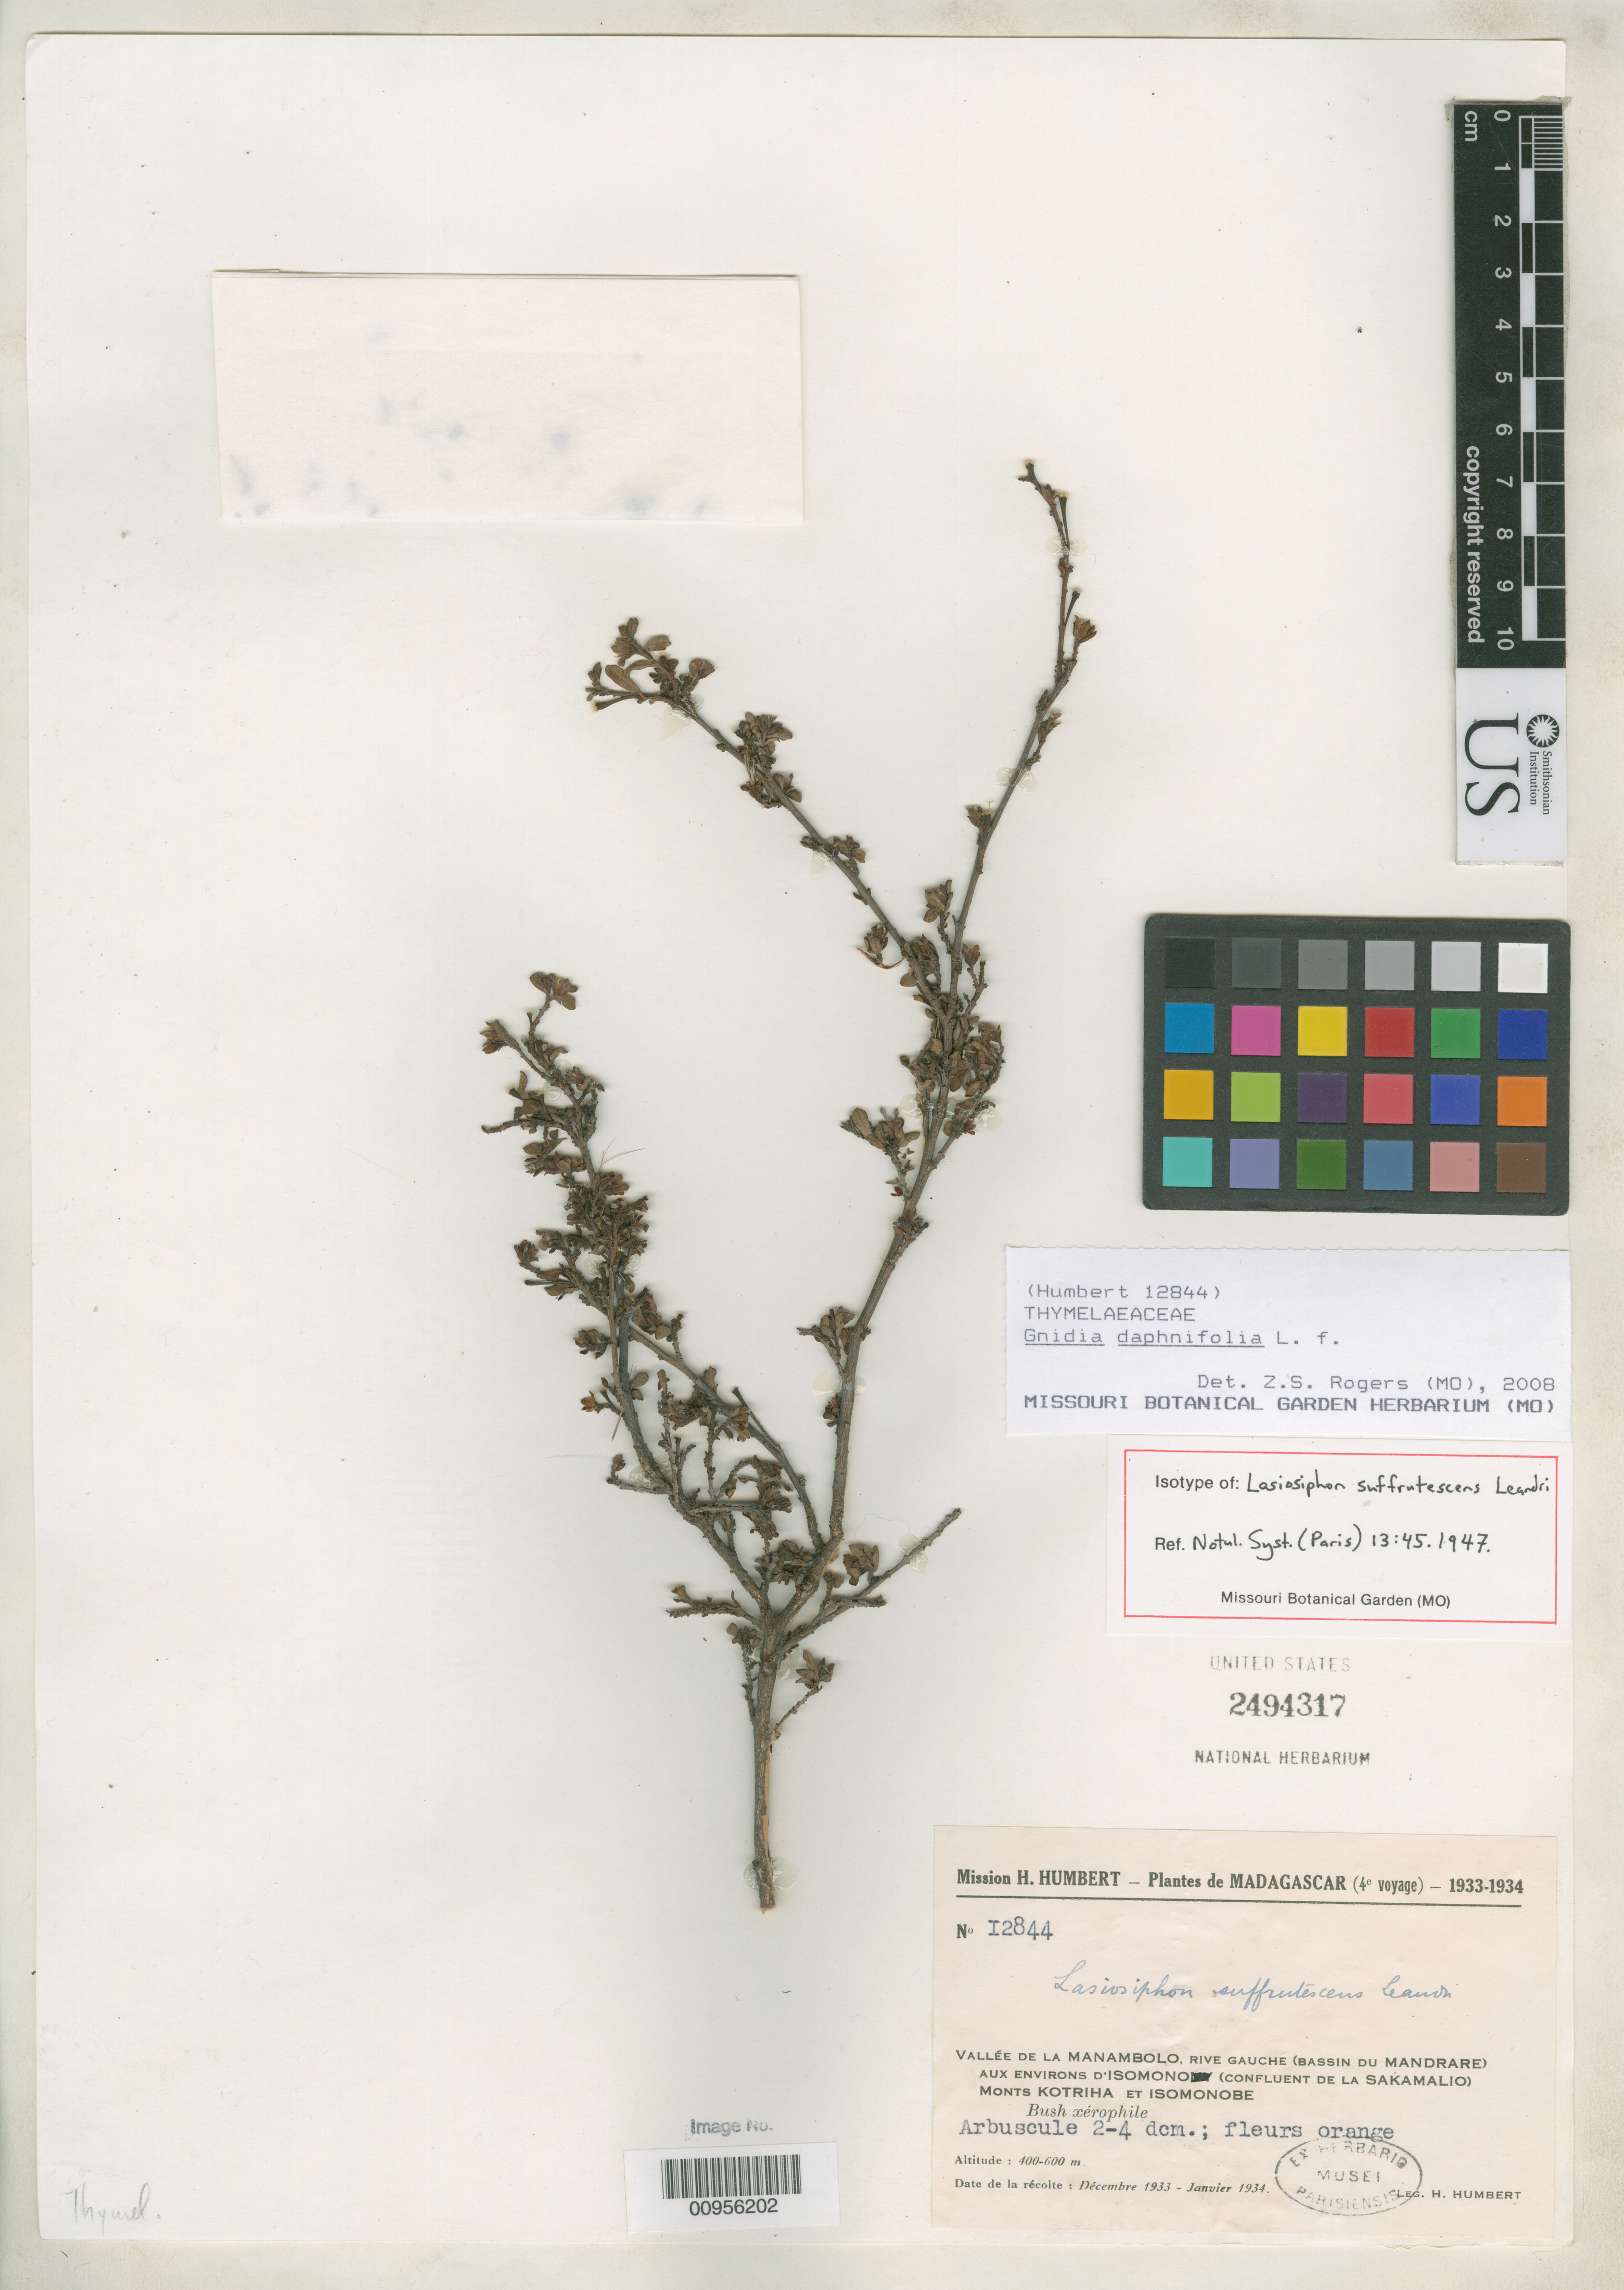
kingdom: Plantae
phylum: Tracheophyta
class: Magnoliopsida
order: Malvales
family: Thymelaeaceae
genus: Lasiosiphon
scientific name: Lasiosiphon suffrutescens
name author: Leandri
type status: Isotype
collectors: H. Humbert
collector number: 12844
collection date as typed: Dec 1933 to -- Jan 1934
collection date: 1933-12/1934-01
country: Madagascar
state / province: Anosy (?)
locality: Vallée de la Manambolo, river gauche (bassin du Mandrare), aux environs d'Isomono (confluent de la Sakamalio), Monts Kotriha et Isomonobe.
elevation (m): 400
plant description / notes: Cited in revision by Rogers, 2009.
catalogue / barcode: US 2494317